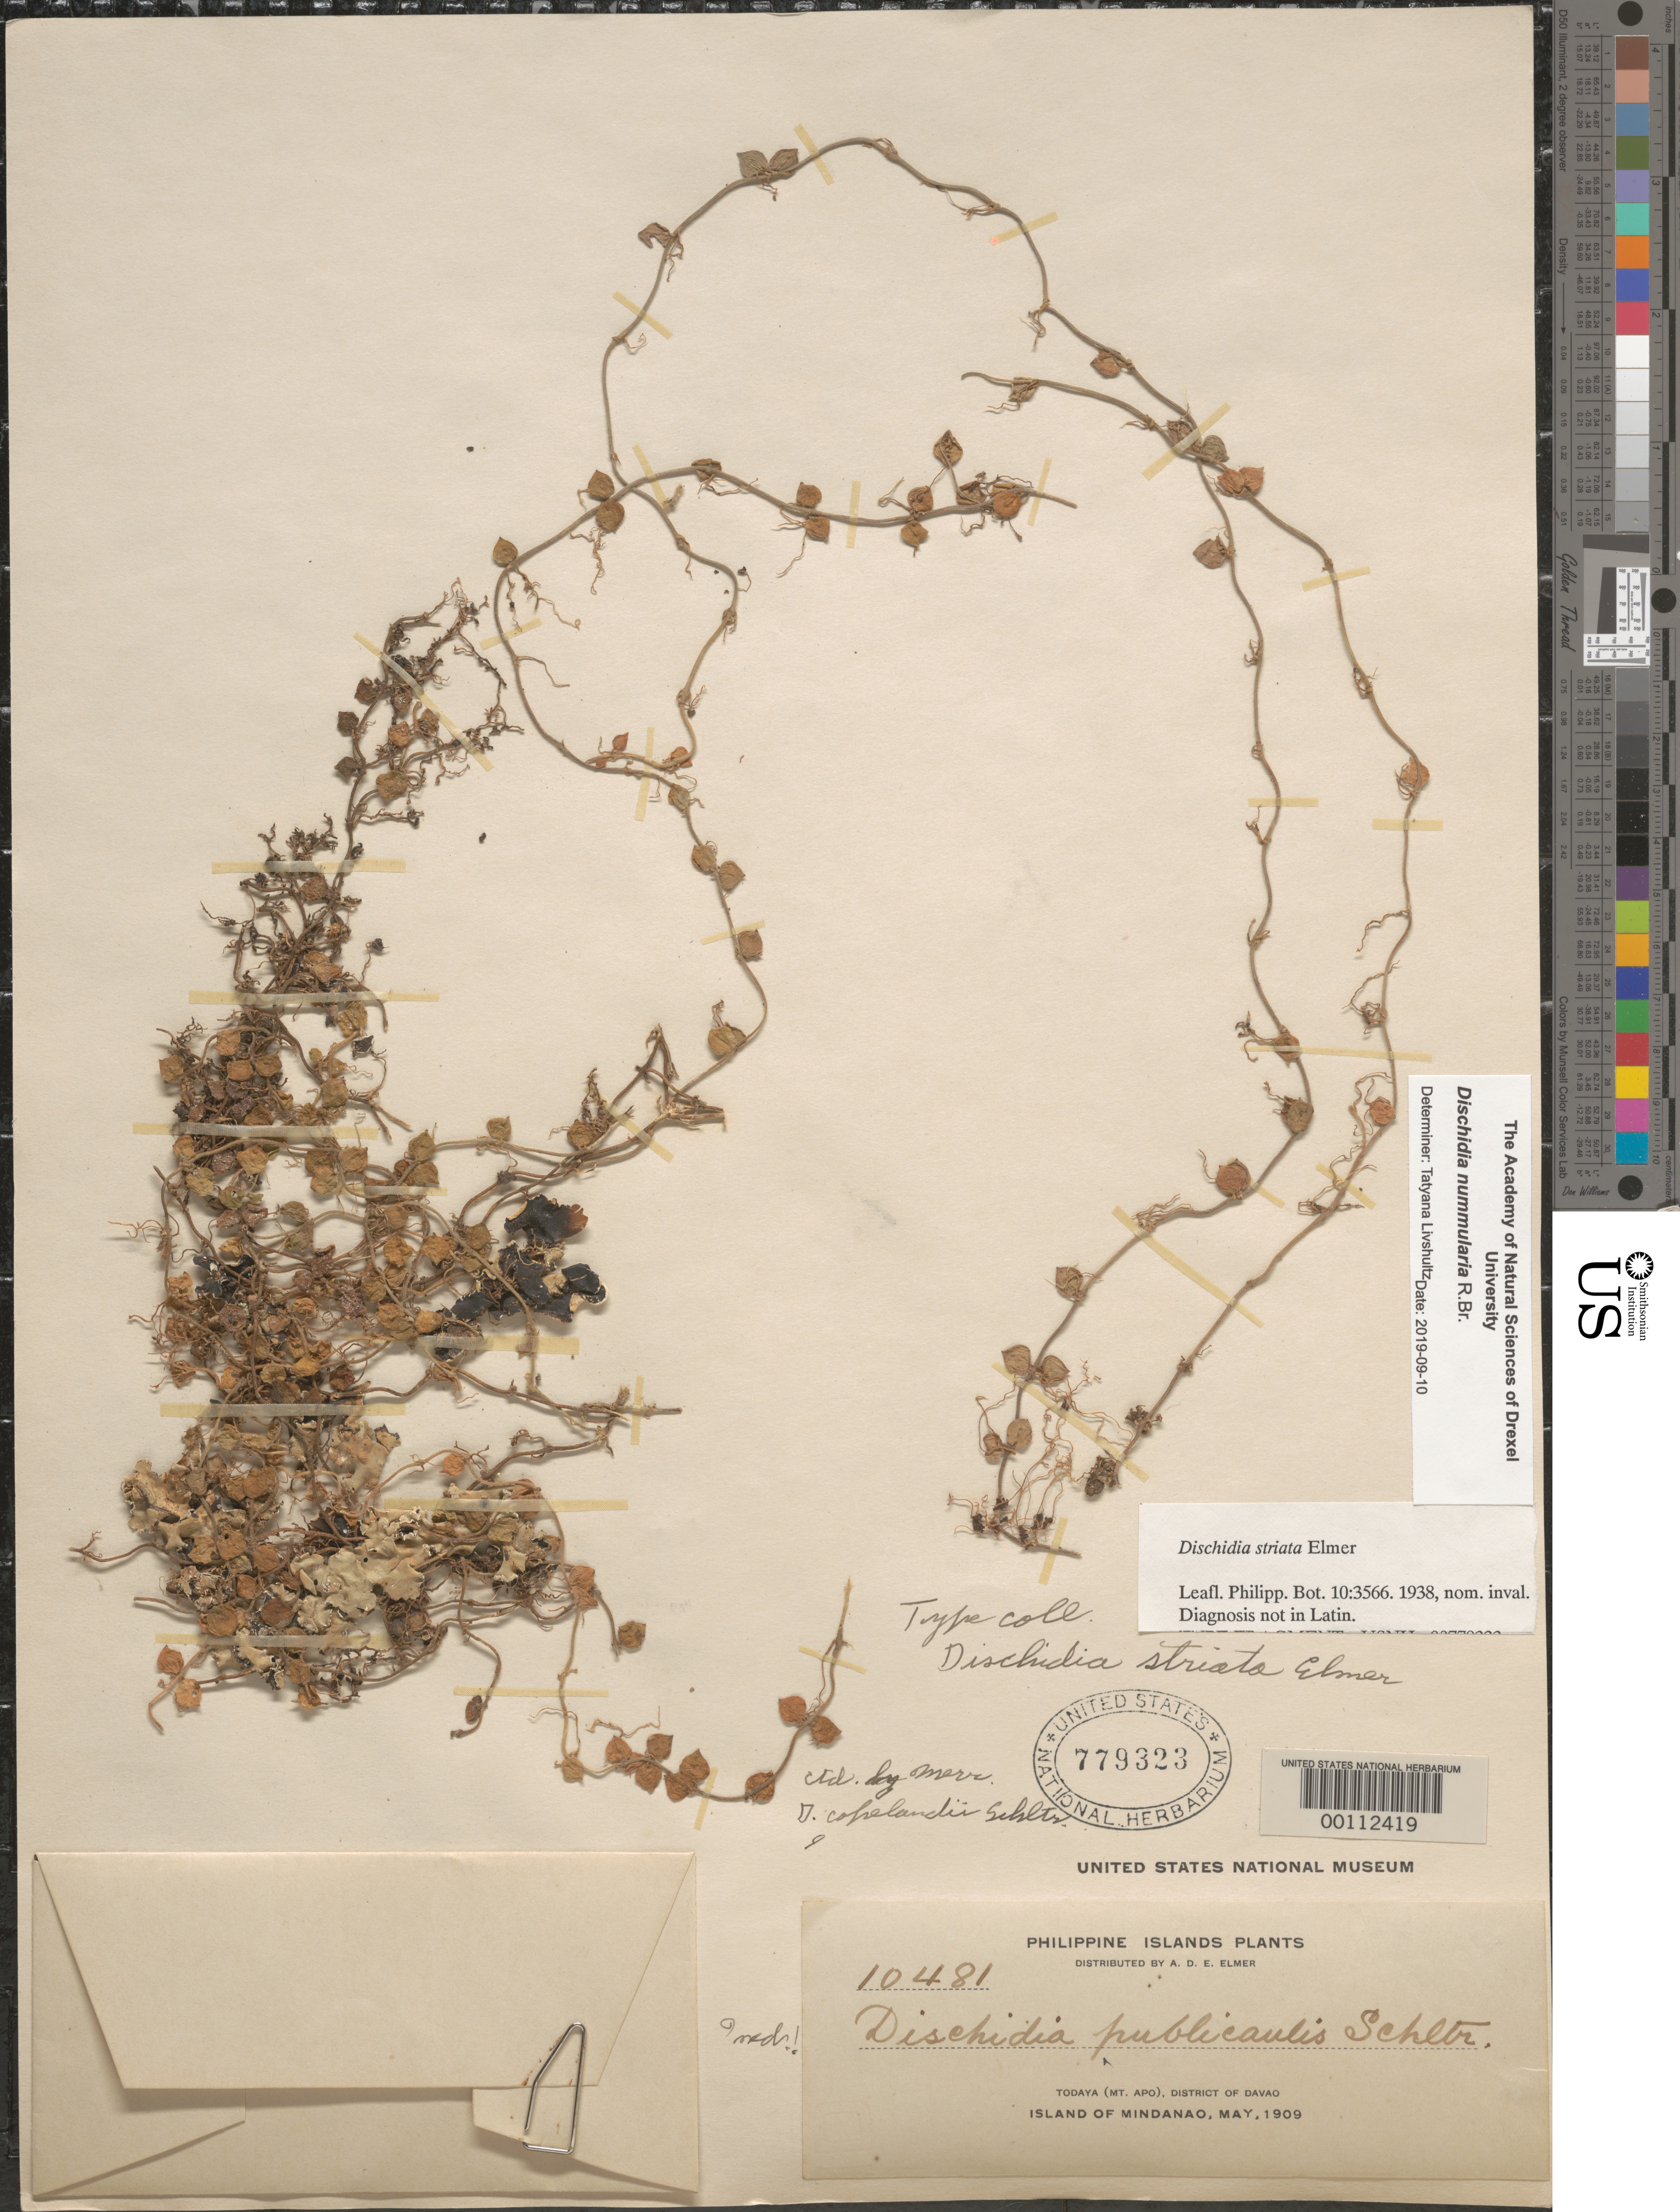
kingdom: Plantae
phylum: Tracheophyta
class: Magnoliopsida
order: Gentianales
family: Apocynaceae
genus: Dischidia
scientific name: Dischidia striata Elmer, nom. inval.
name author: Elmer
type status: Voucher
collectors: A. D. E. Elmer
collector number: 10481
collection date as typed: May 1909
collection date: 1909-05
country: Philippines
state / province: Davao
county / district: Davao del Norte / Davao del Sur / Davao Oriental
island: Mindanao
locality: Todaya, Mt. Apo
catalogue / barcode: US 779323